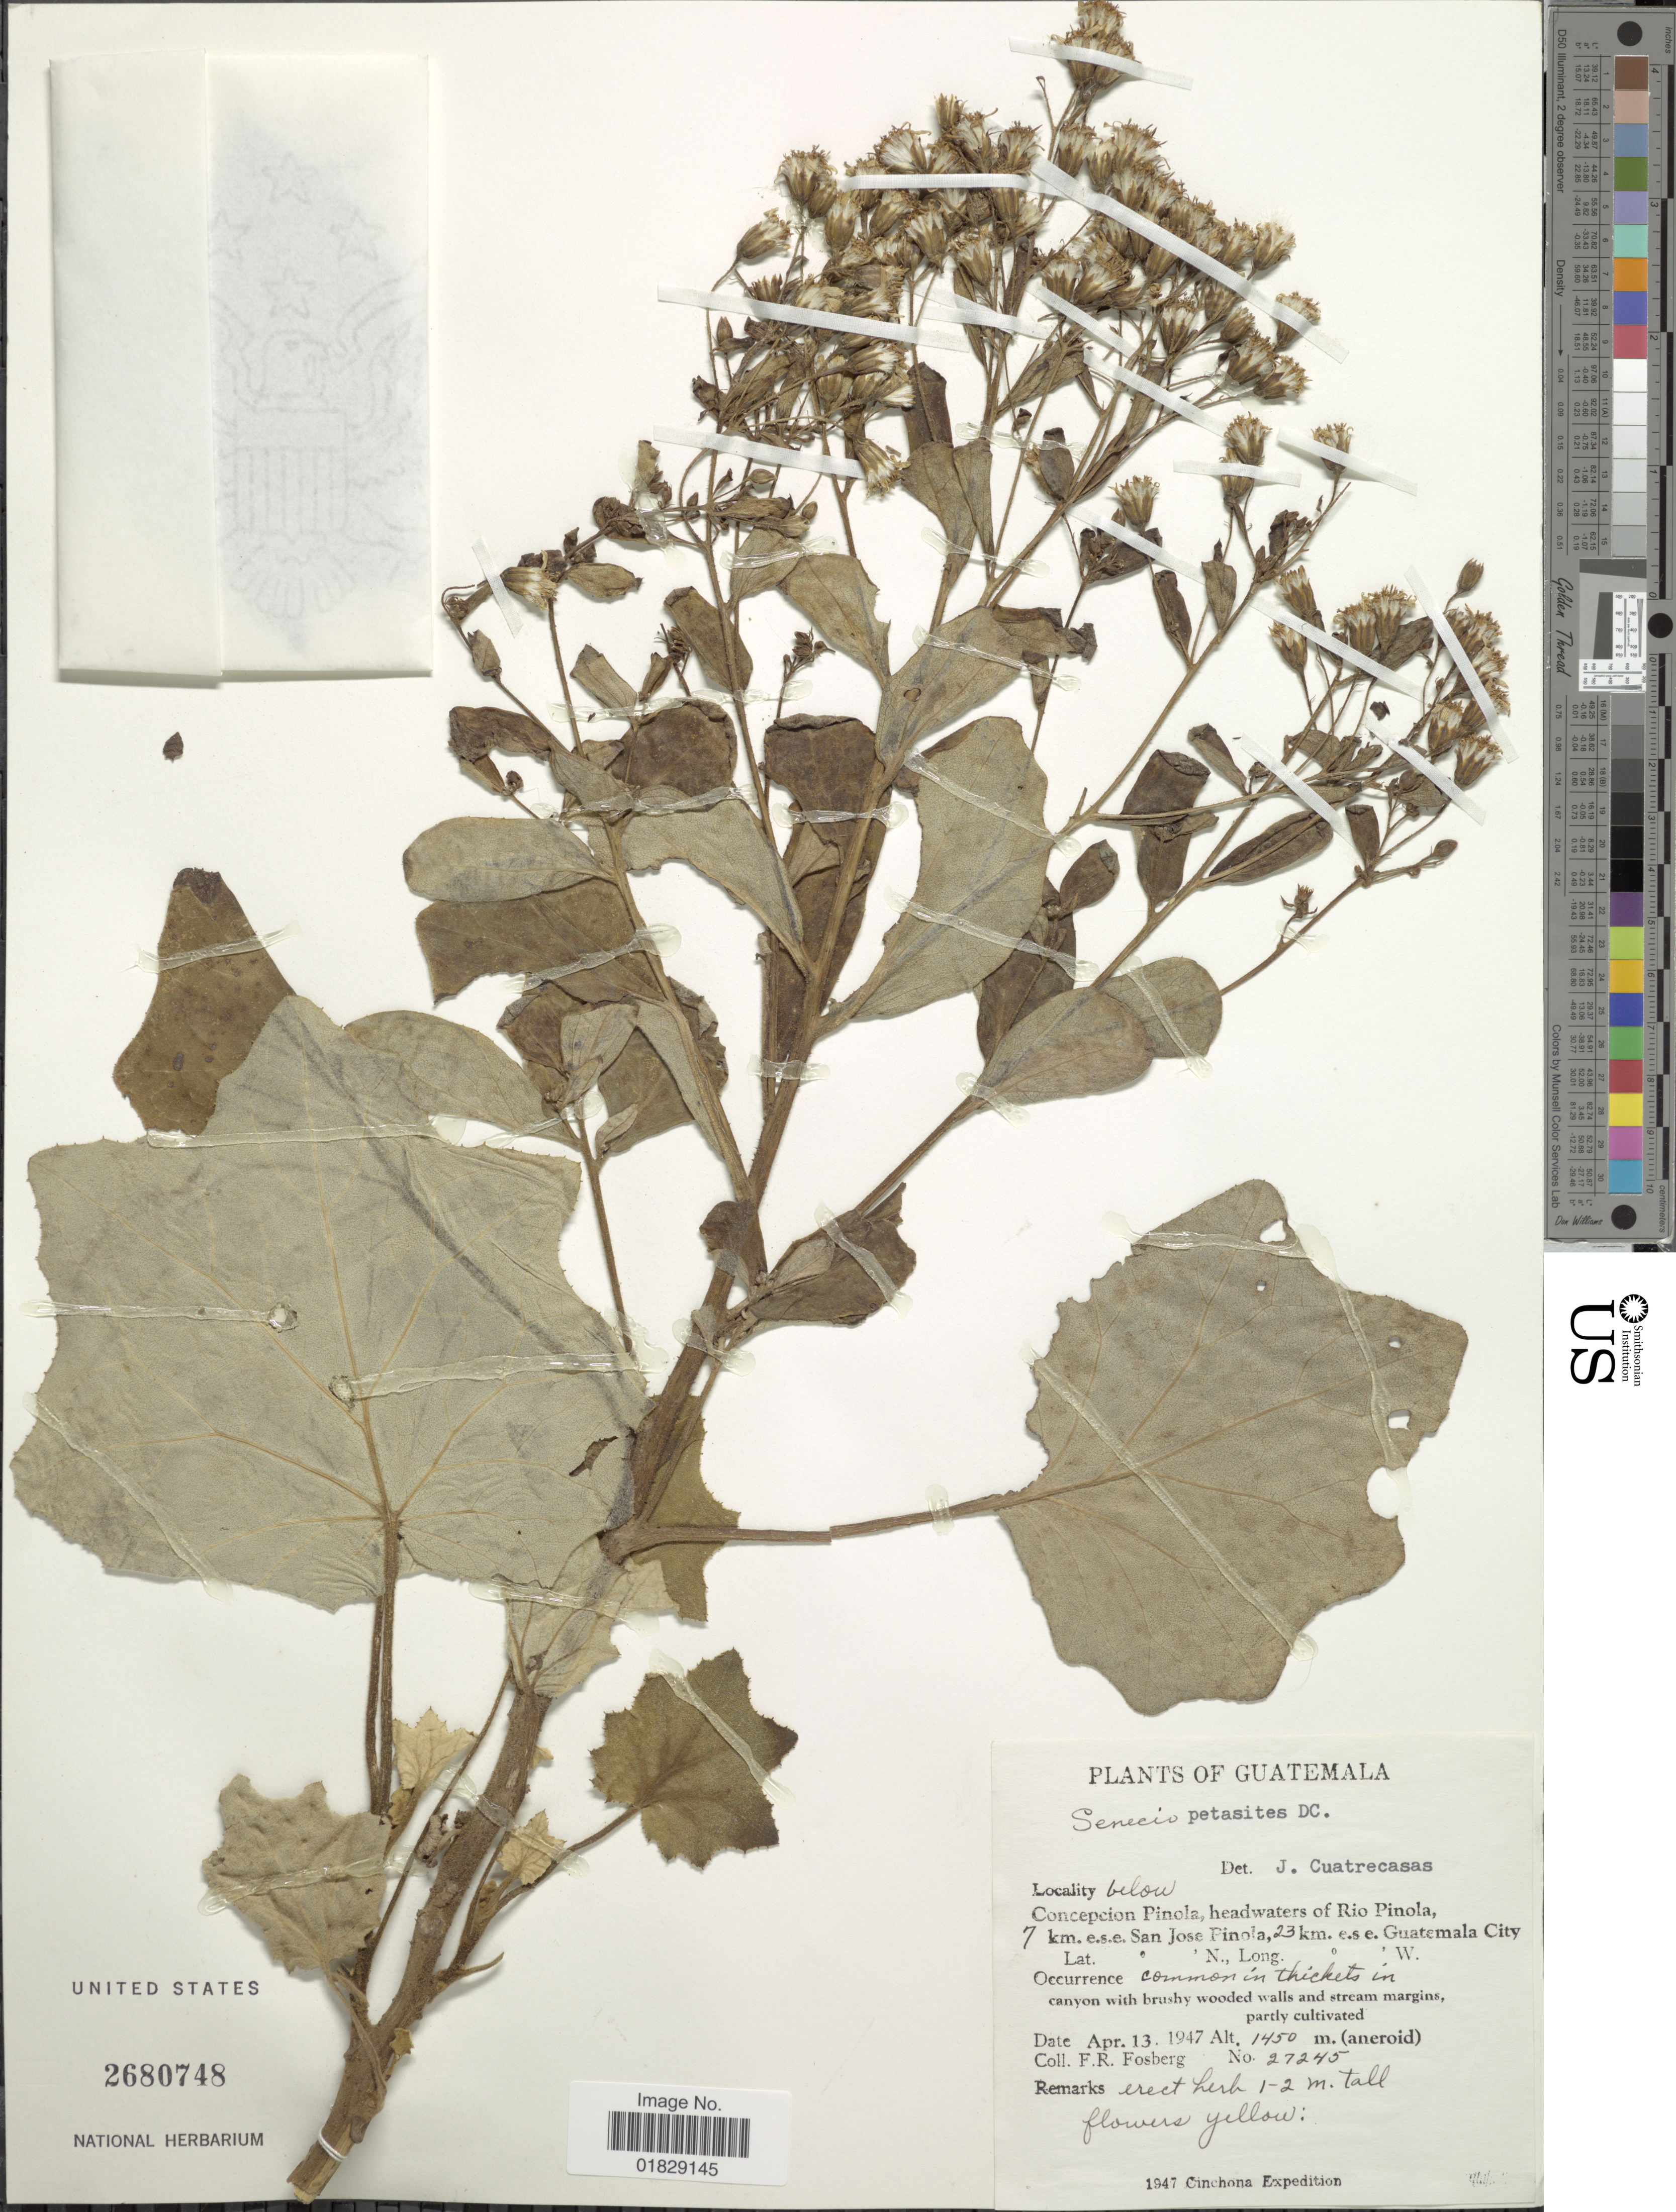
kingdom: Plantae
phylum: Tracheophyta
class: Magnoliopsida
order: Asterales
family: Asteraceae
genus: Roldana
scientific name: Roldana petasitis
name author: (Sims) H. Rob. & Brettell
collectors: F. R. Fosberg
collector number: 27245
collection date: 1947-04-13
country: Guatemala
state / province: Guatemala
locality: Below Concepcion Pinola, headwaters of Rio Pinola, 7 km. e.s.e. San Jose Pinola, k23 km. e.s.e. Guatemala City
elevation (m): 1450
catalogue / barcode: US 2680748